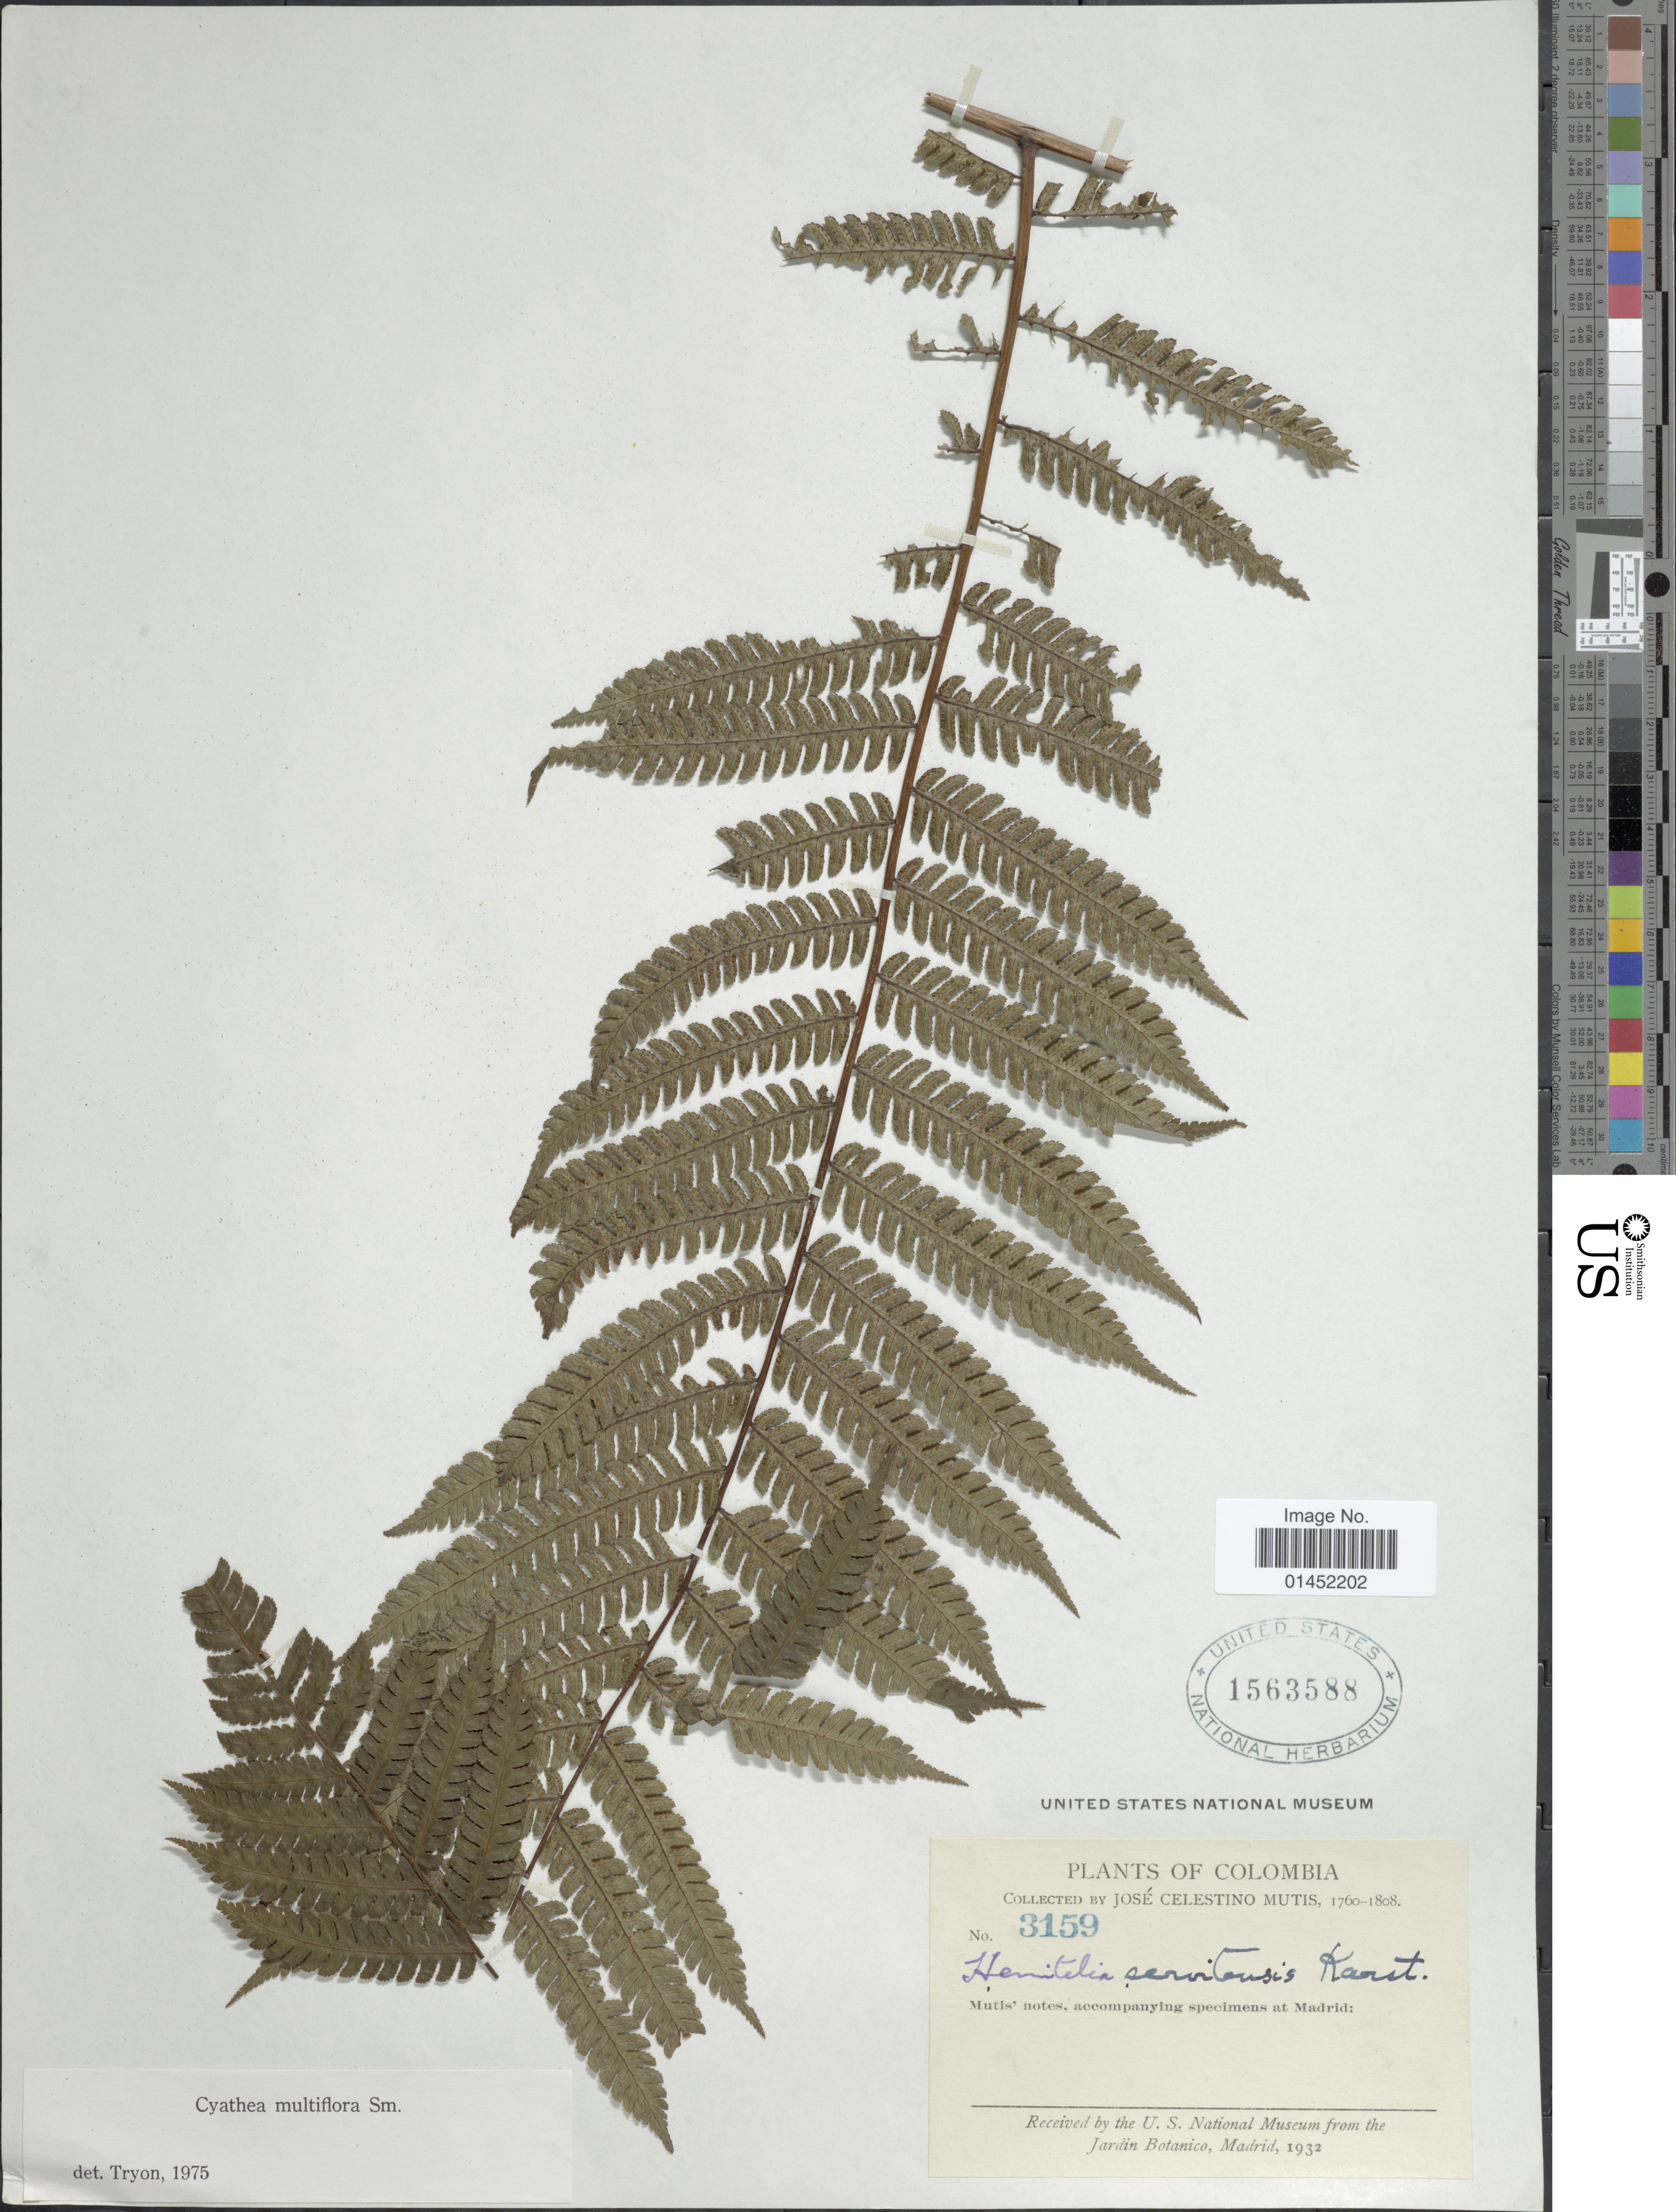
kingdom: Plantae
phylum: Tracheophyta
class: Polypodiopsida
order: Cyatheales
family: Cyatheaceae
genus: Cyathea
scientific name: Cyathea multiflora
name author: Sm.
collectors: J. C. B. Mutis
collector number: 3159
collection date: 1760/1808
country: Colombia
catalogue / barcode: US 1563588